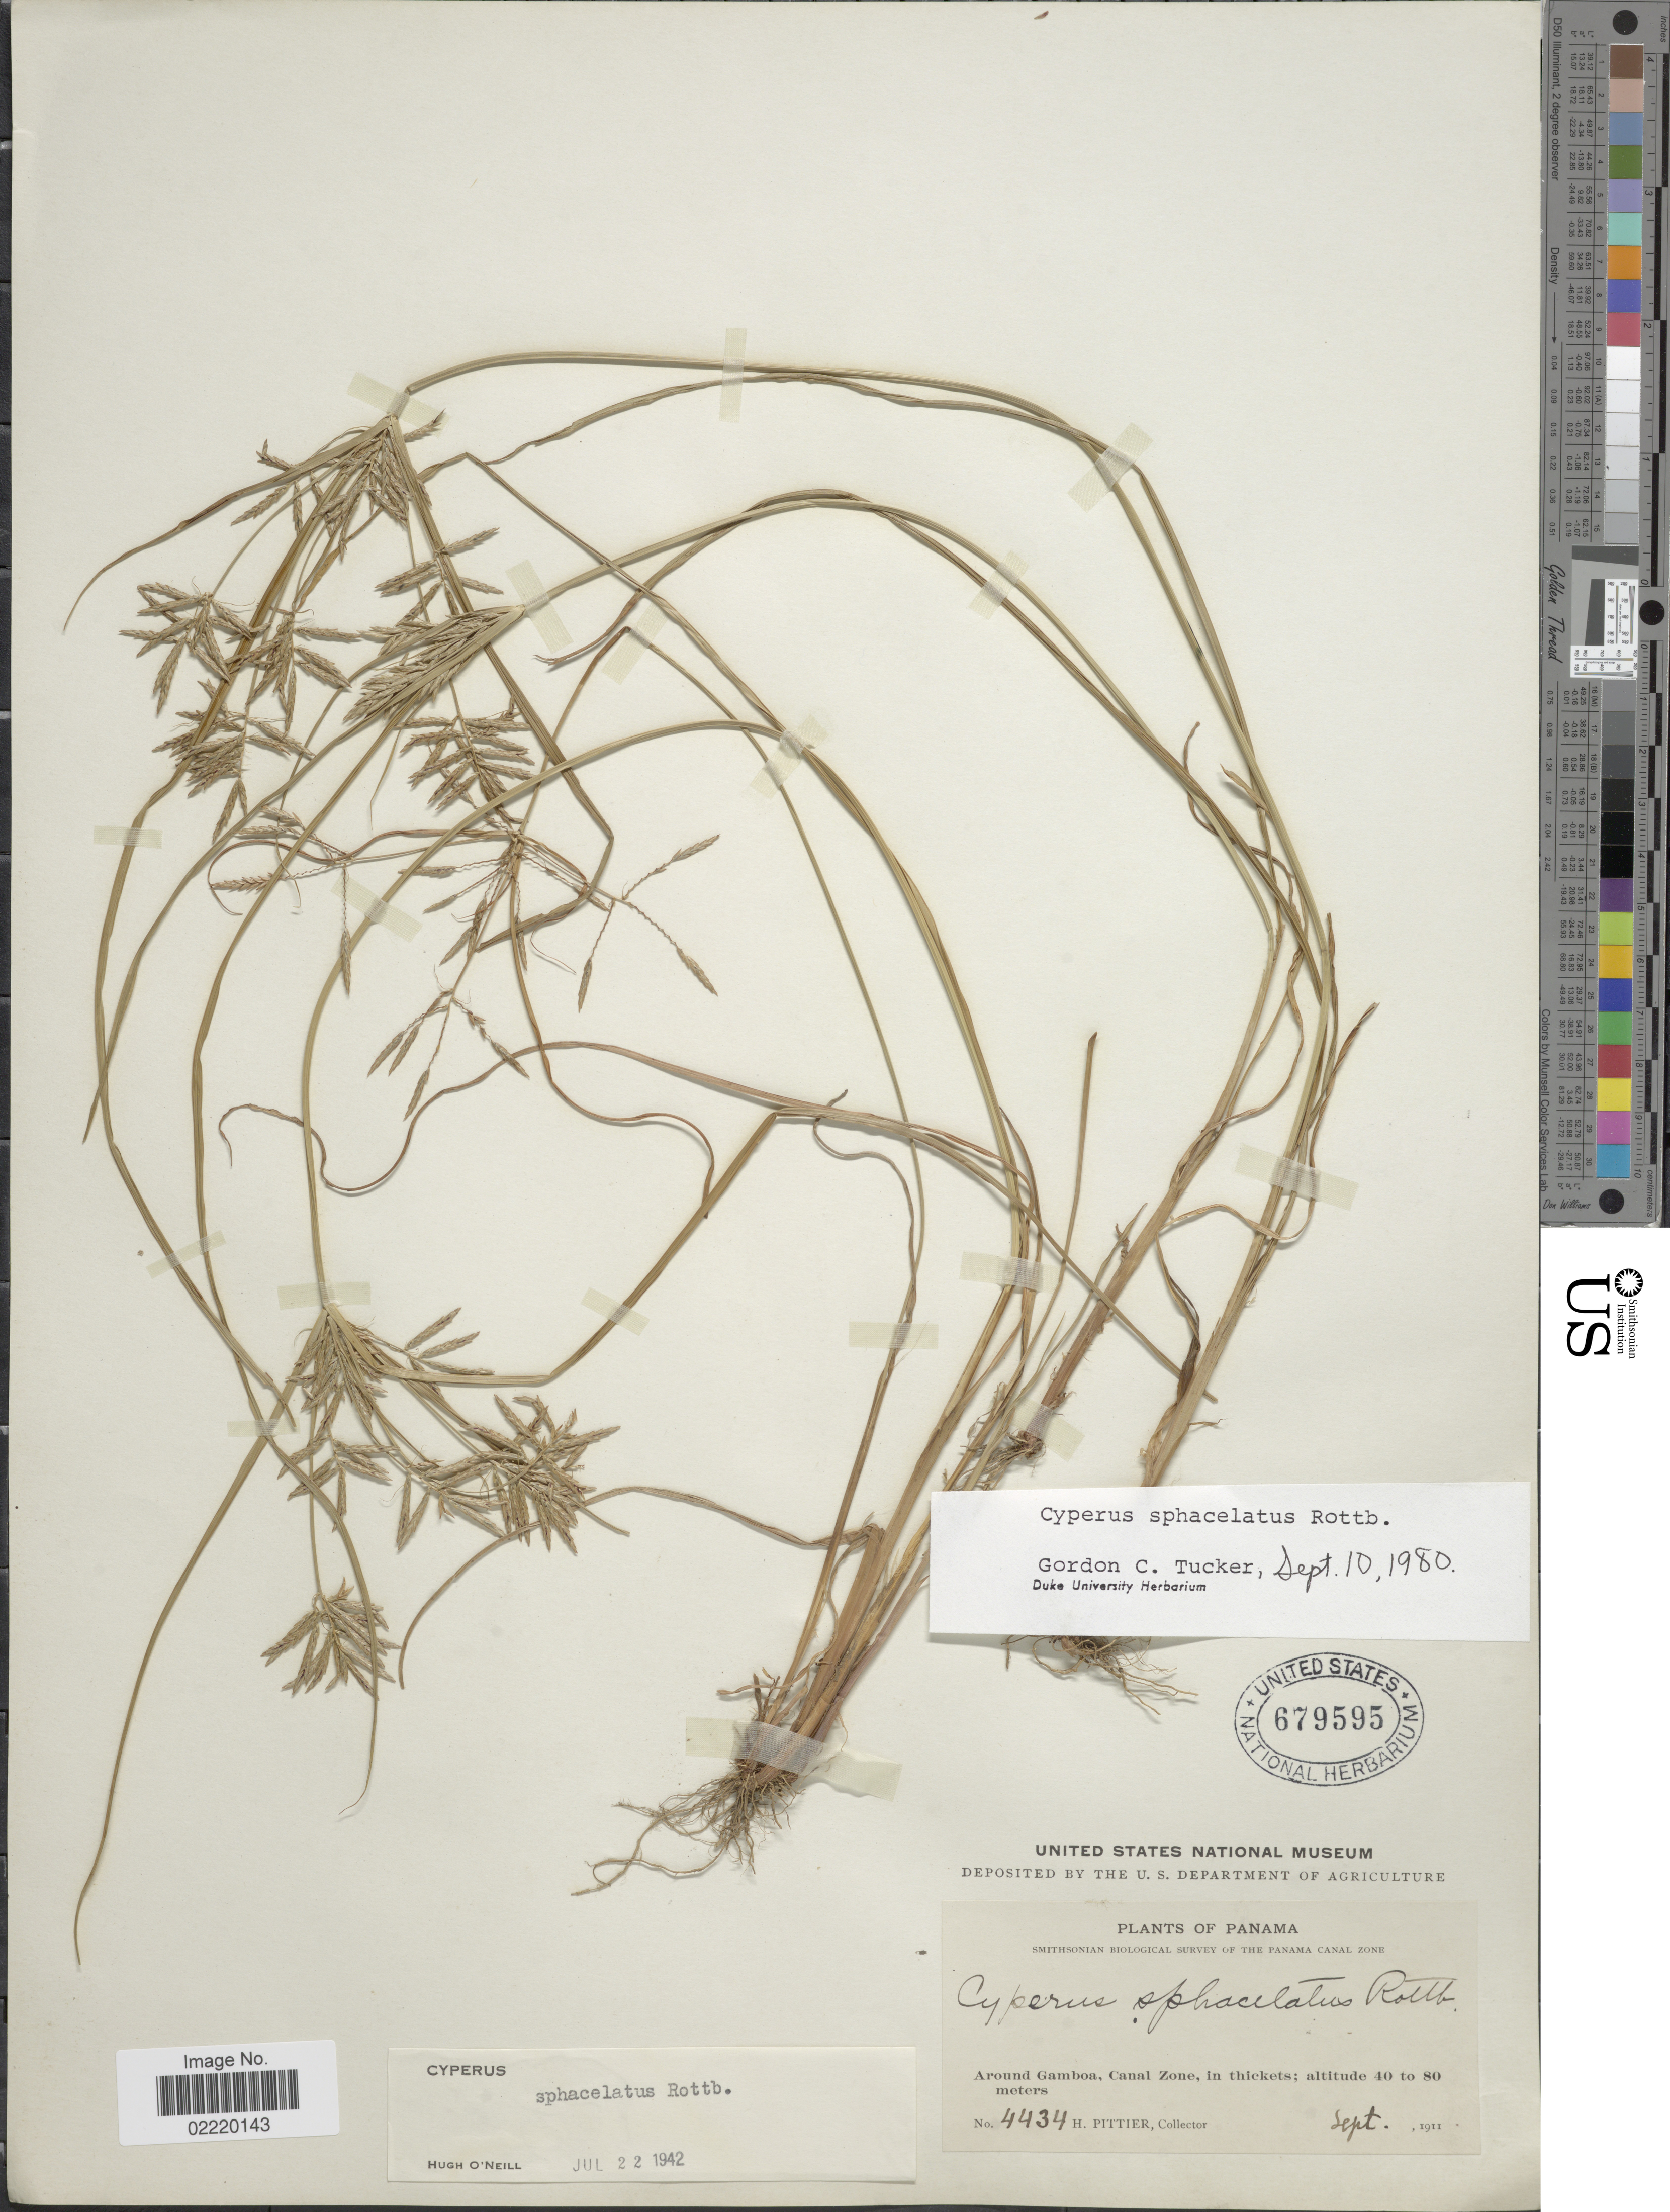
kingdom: Plantae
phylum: Tracheophyta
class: Liliopsida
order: Poales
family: Cyperaceae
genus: Cyperus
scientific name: Cyperus sphacelatus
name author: Rottb.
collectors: H. F. Pittier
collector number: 4434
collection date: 1911-09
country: Panama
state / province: Colón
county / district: Canal Zone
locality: Panama Canal Zone, around Gamboa, Canal Zone, in thickets.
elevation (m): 40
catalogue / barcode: US 679595